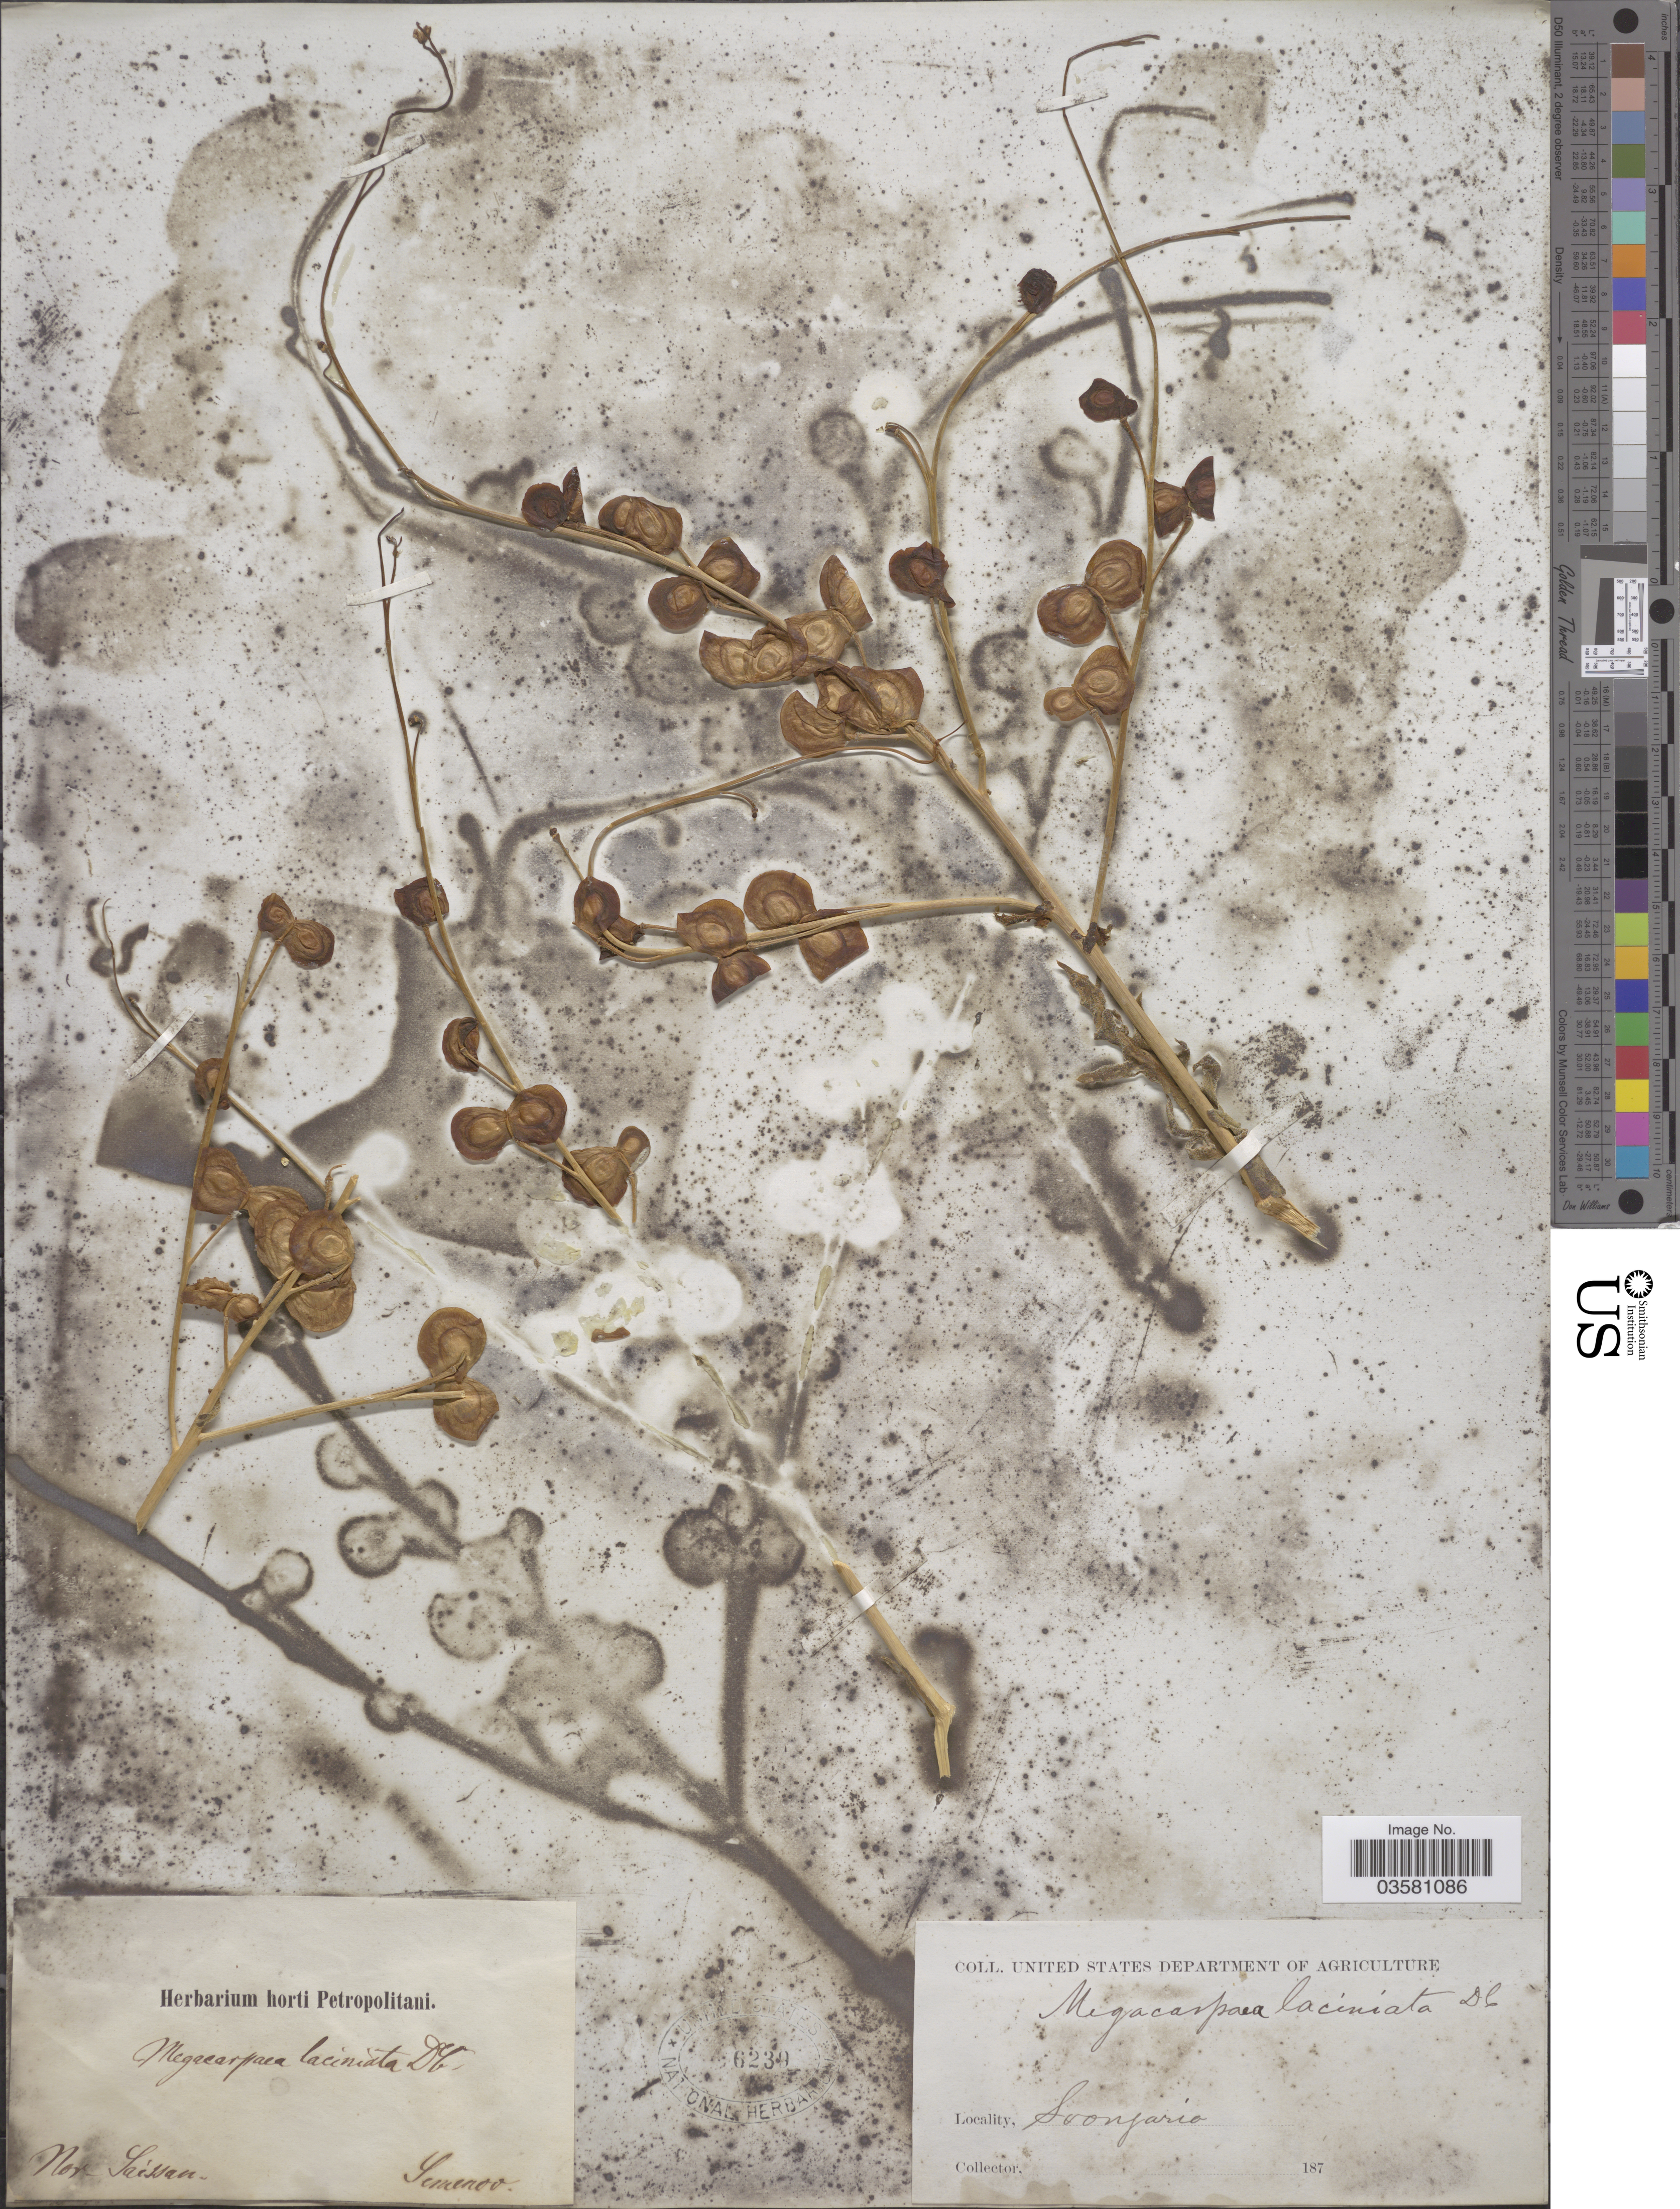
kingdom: Plantae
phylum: Tracheophyta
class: Magnoliopsida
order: Brassicales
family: Brassicaceae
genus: Megacarpaea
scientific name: Megacarpaea laciniata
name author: DC.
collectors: -- Semenov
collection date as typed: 187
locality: Nor. Saissan. Soongaria.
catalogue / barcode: US 6239